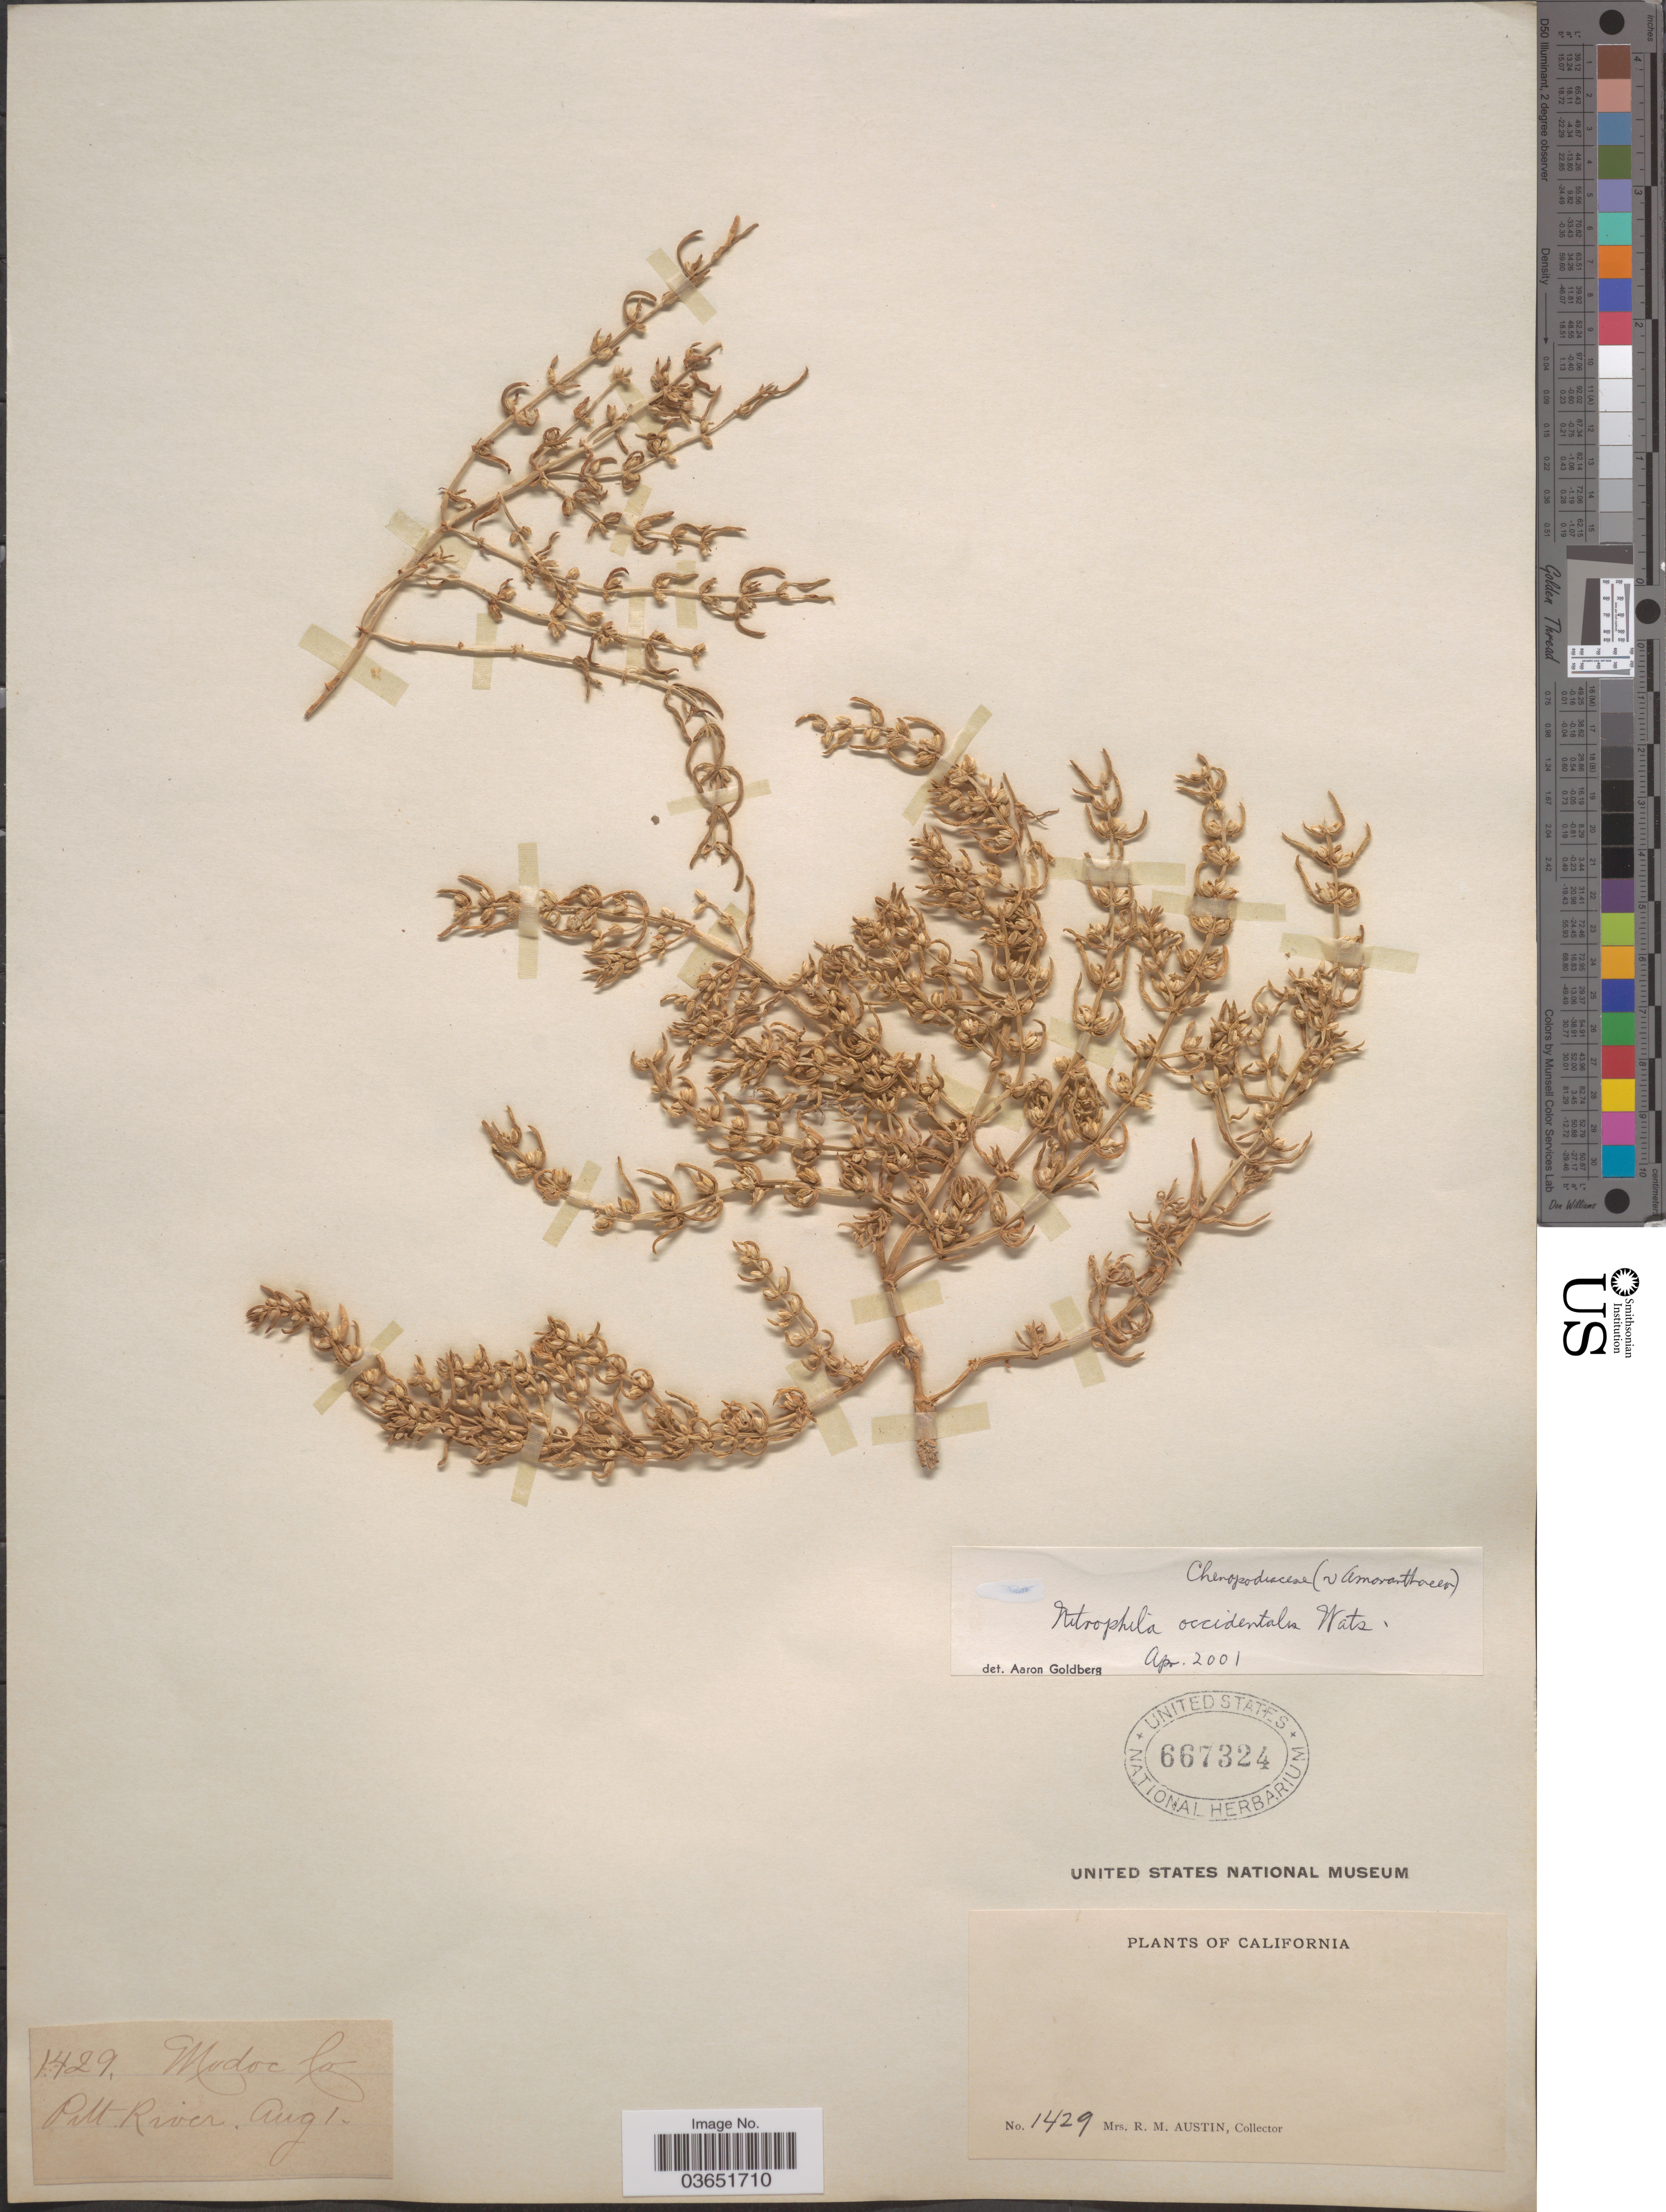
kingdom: Plantae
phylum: Tracheophyta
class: Magnoliopsida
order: Caryophyllales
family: Amaranthaceae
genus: Nitrophila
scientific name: Nitrophila occidentalis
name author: (Moq.) S. Watson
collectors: R. Austin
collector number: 1429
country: United States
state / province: California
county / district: Modoc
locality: Modoc Co. Pitt River.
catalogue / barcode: US 667324